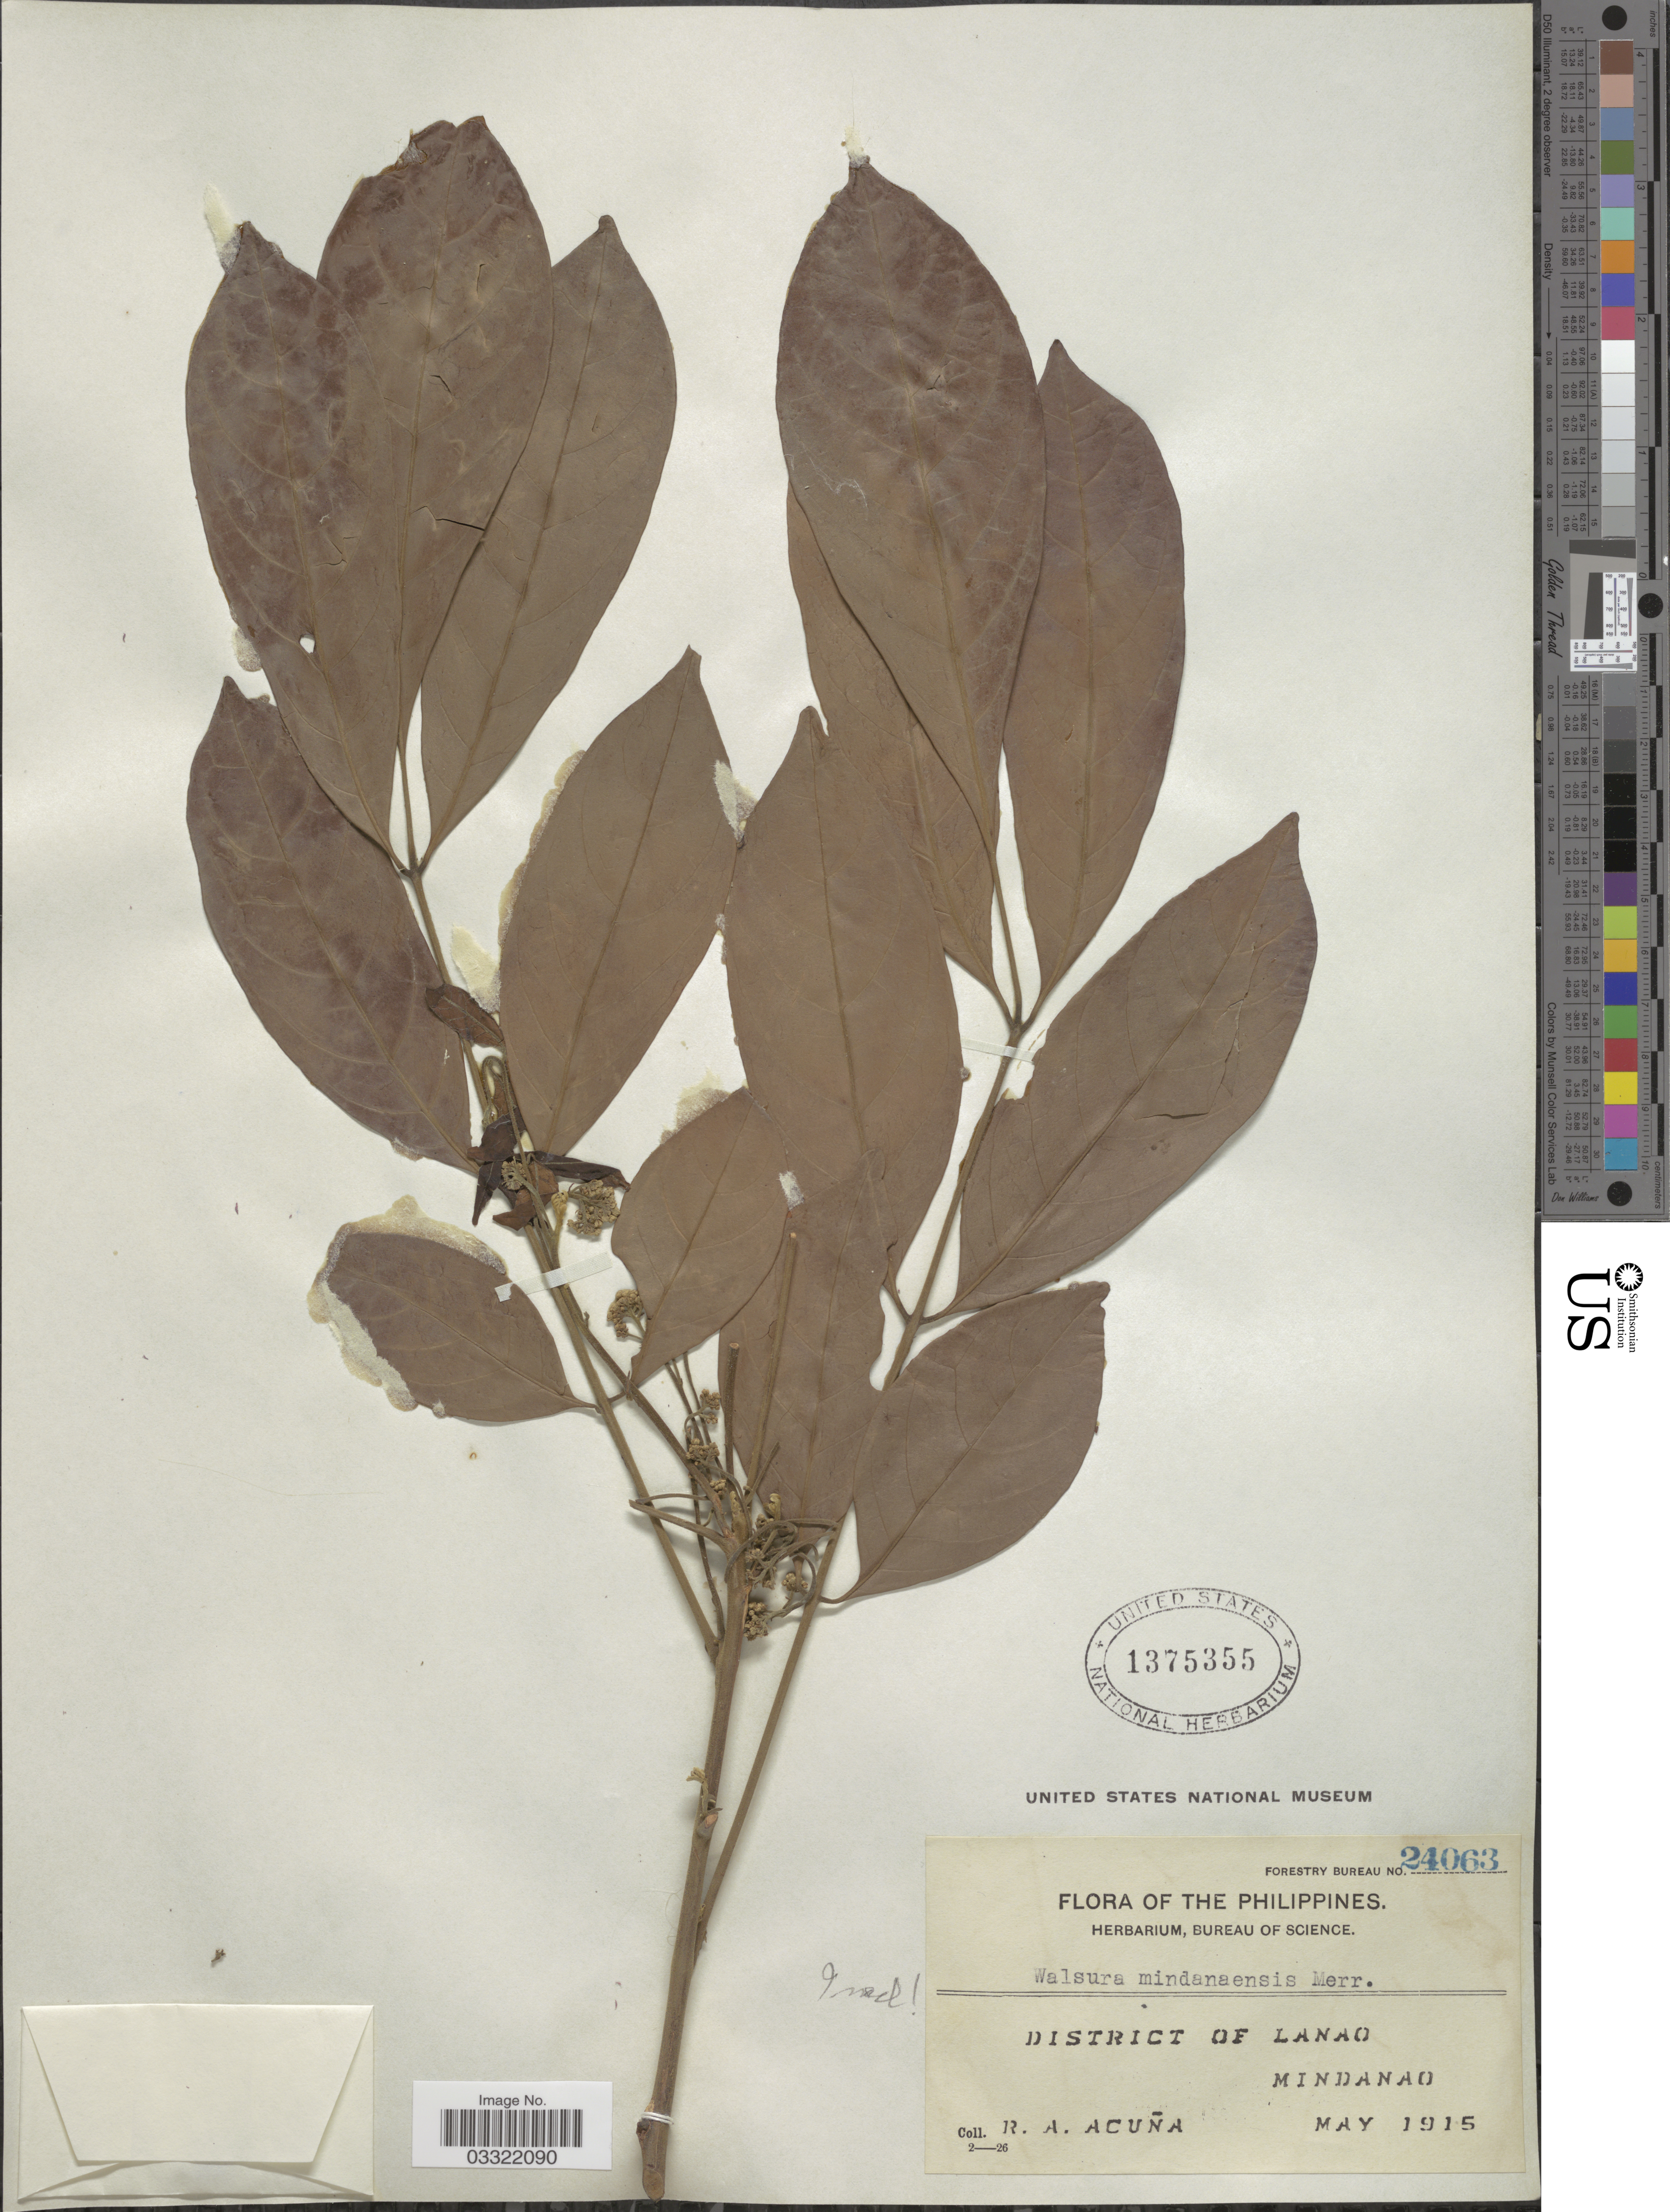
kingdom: Plantae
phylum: Tracheophyta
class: Magnoliopsida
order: Sapindales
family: Meliaceae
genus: Walsura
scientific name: Walsura sp.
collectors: R. A. Acuña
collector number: Forestry Bureau 24063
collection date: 1915-05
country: Philippines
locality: District of Lanao, Mindanao.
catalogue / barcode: US 1375355